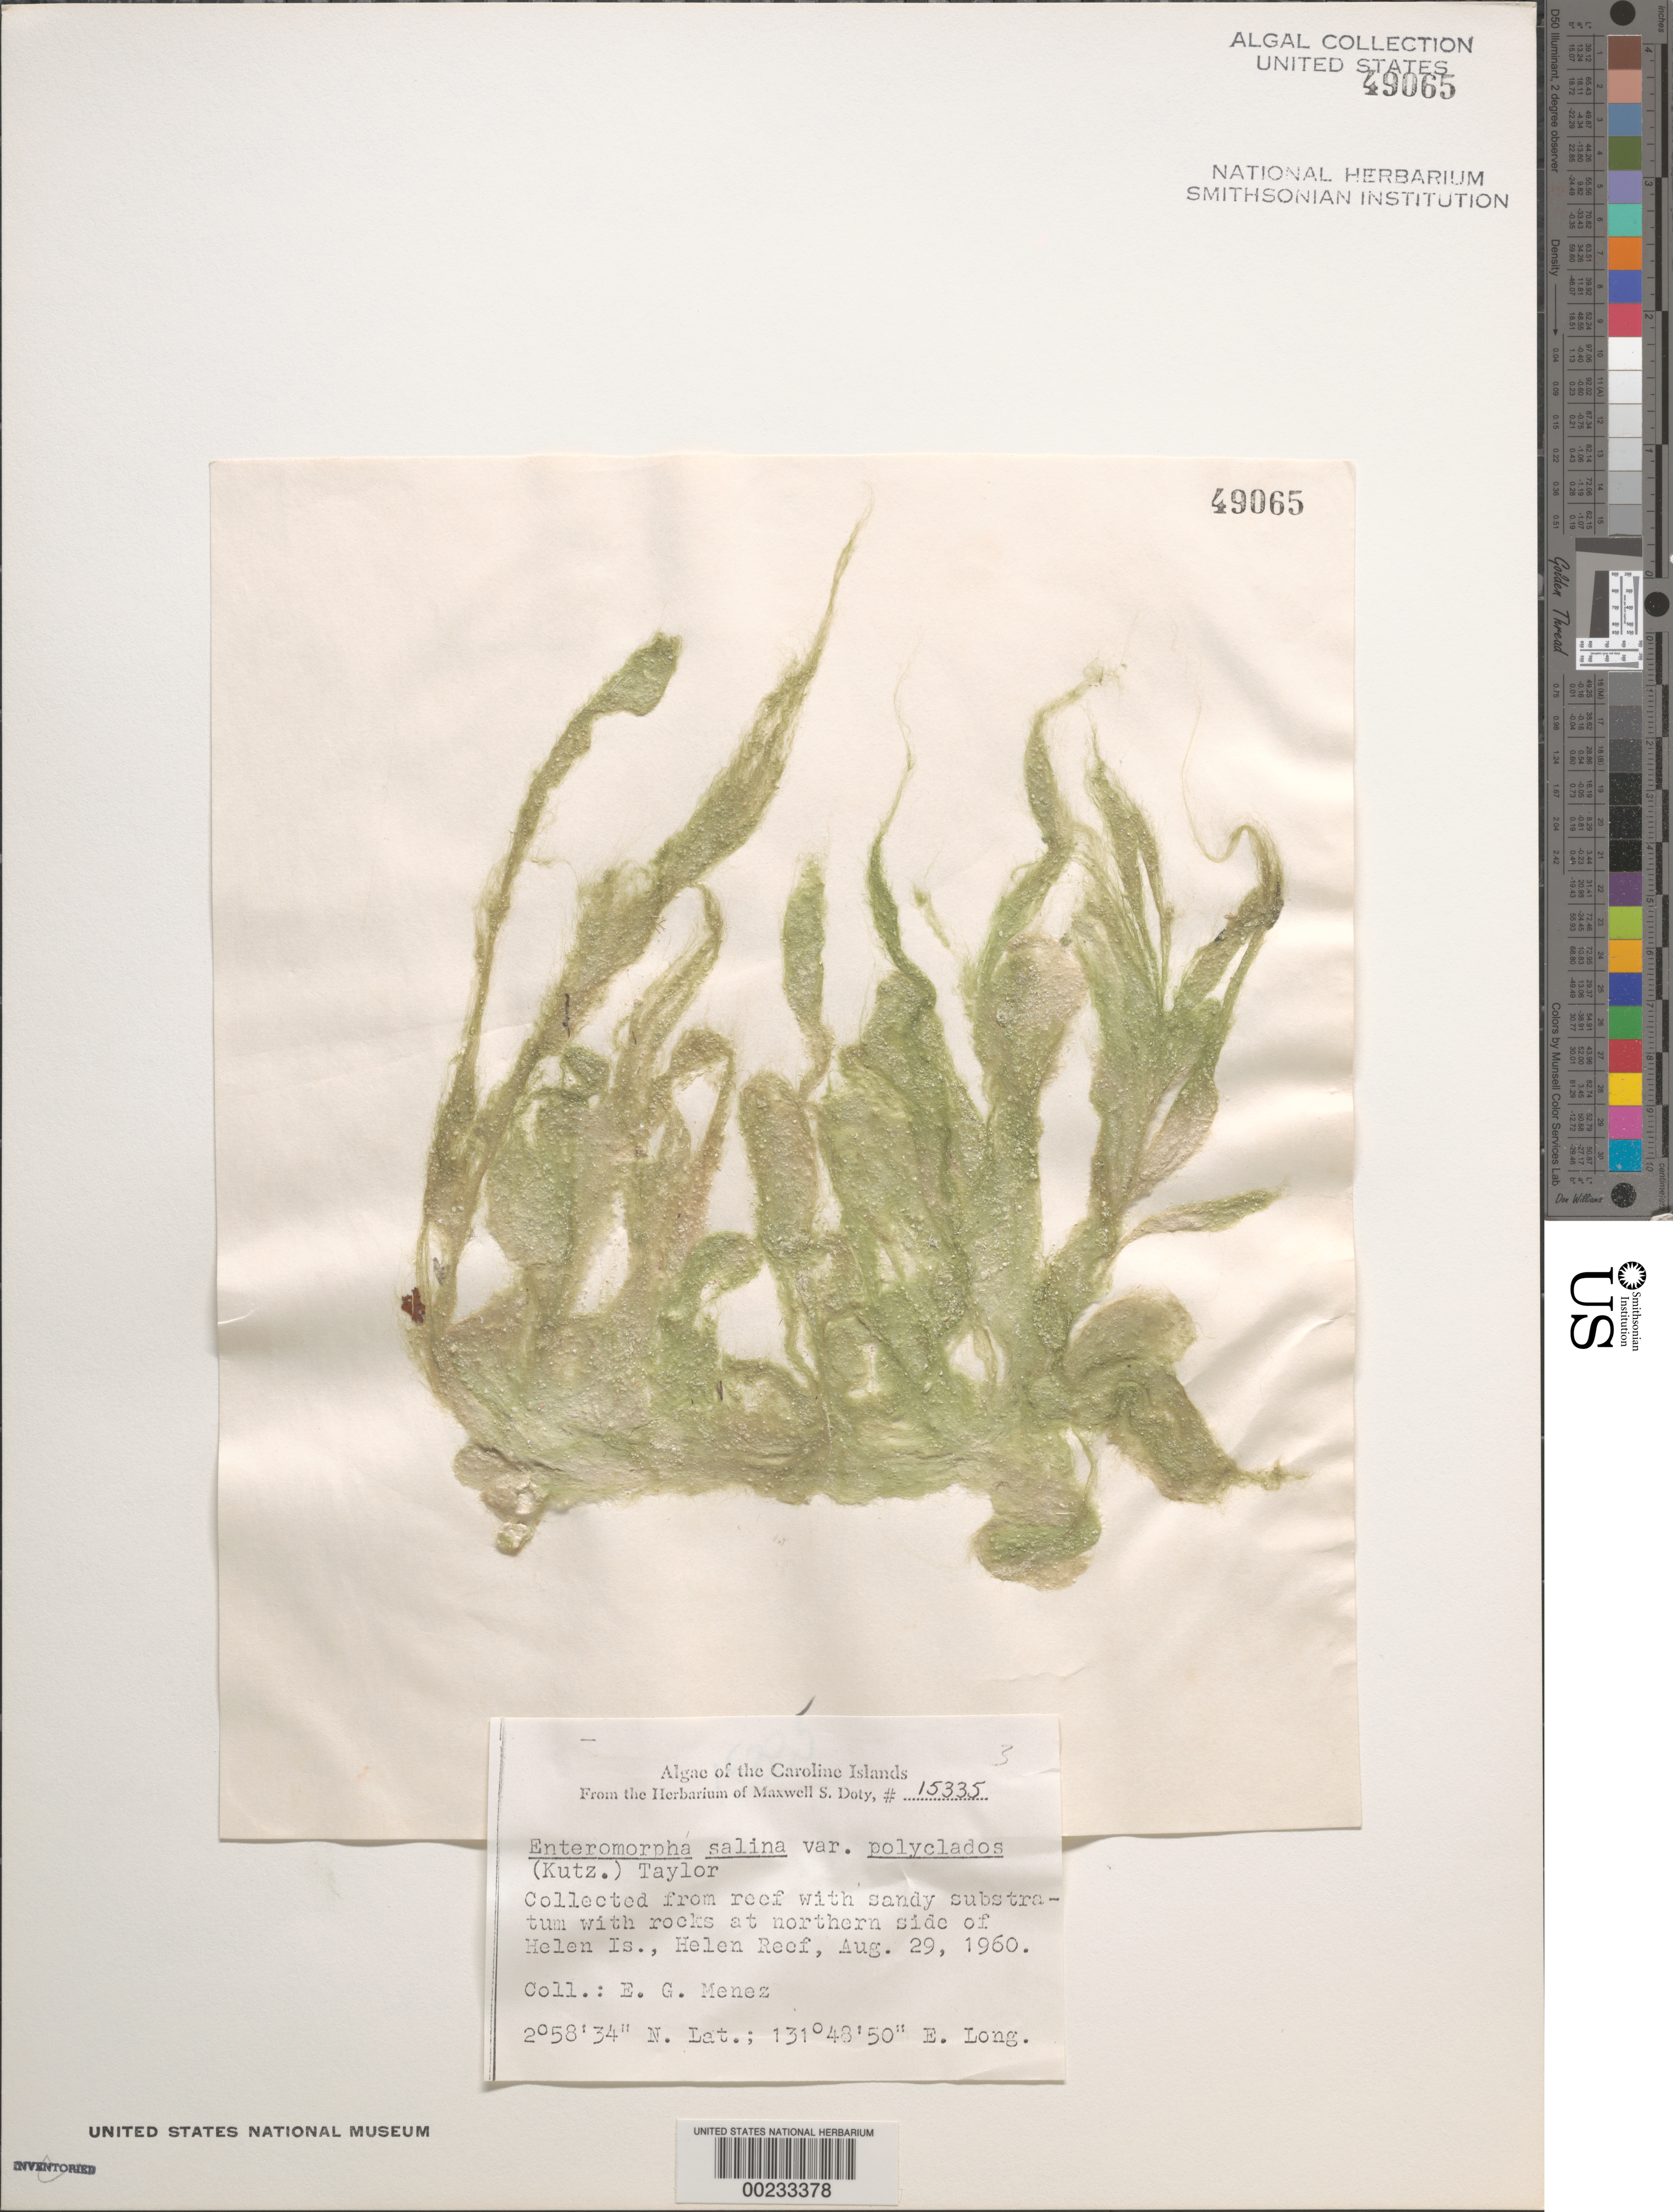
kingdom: Plantae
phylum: Chlorophyta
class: Ulvophyceae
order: Ulvales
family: Ulvaceae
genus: Ulva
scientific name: Ulva prolifera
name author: O.F. Müller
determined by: Algae name updating Project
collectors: Meñez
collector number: MSD 15335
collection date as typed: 29 Aug 1960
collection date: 1960-08-29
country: Palau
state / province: Belau Outliers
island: Helen Atoll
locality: Helen Reef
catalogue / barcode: US 49065